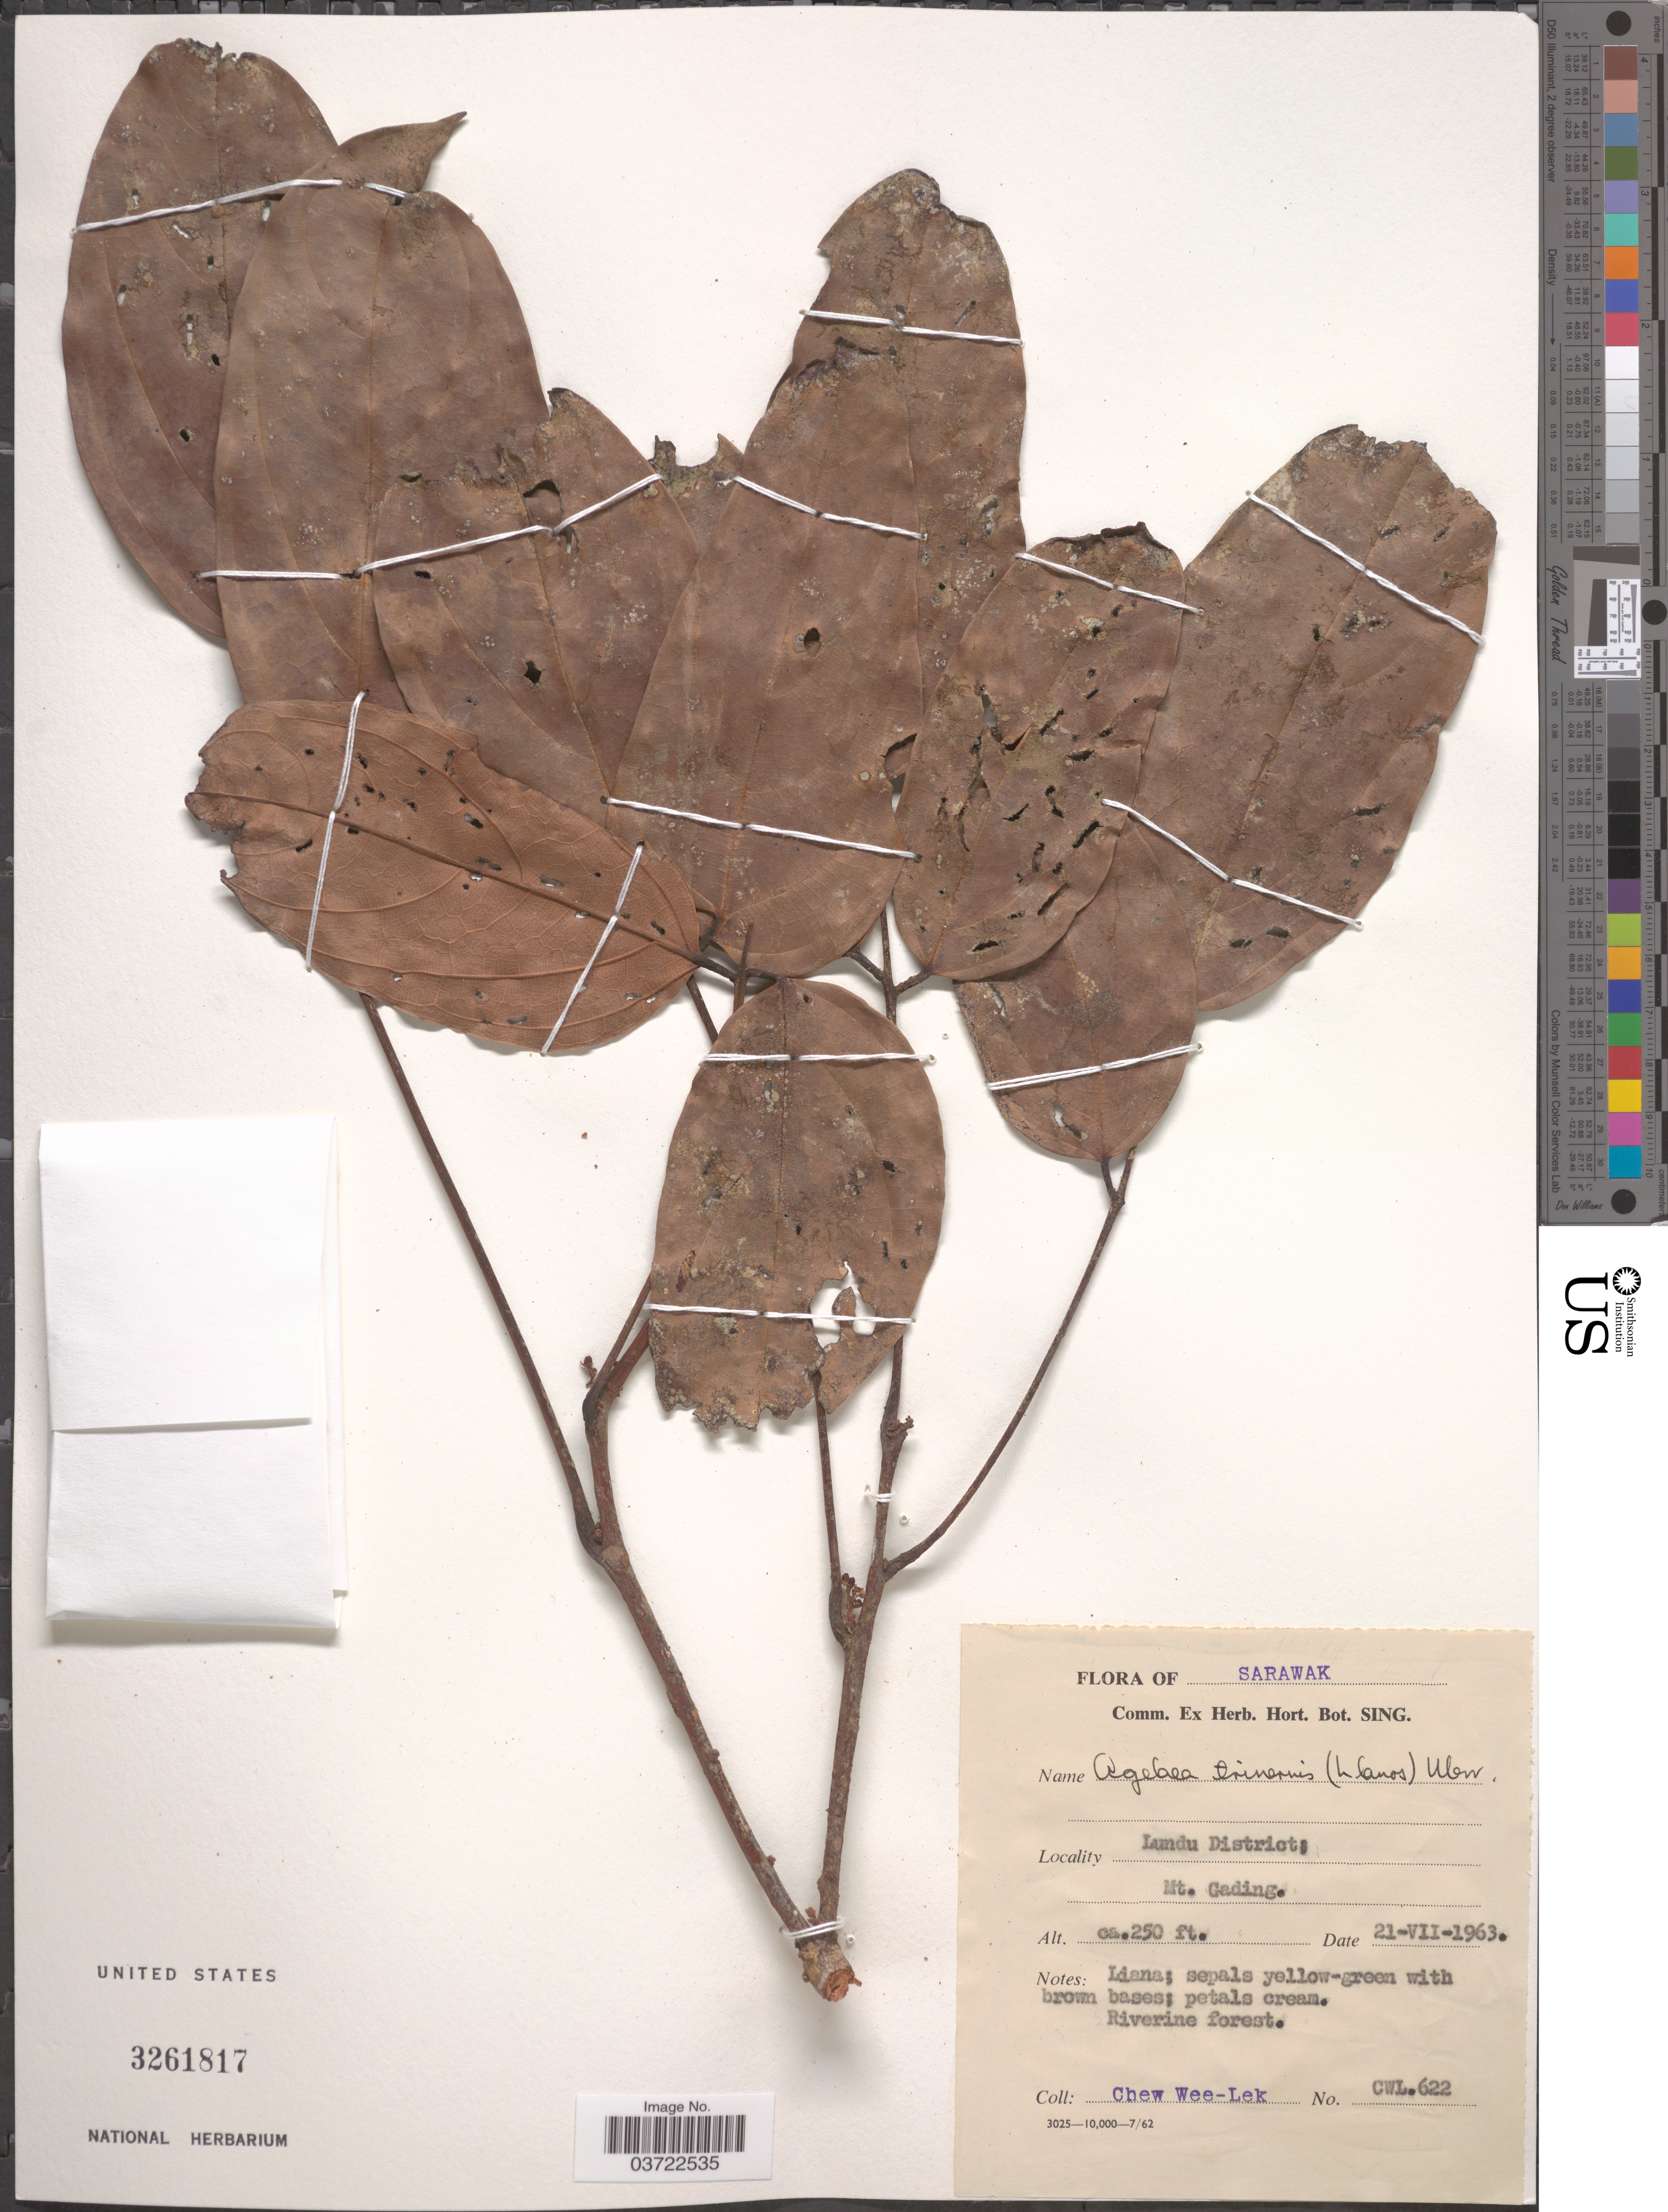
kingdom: Plantae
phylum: Tracheophyta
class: Magnoliopsida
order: Oxalidales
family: Connaraceae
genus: Agelaea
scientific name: Agelaea trinervis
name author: (Llanos) Merr.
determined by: Leenhouts, Pieter W.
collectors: W. Chew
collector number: CWL622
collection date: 1963-07-21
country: Malaysia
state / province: Sarawak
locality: Lundu District; Mt. Gading.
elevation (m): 76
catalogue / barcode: US 3261817